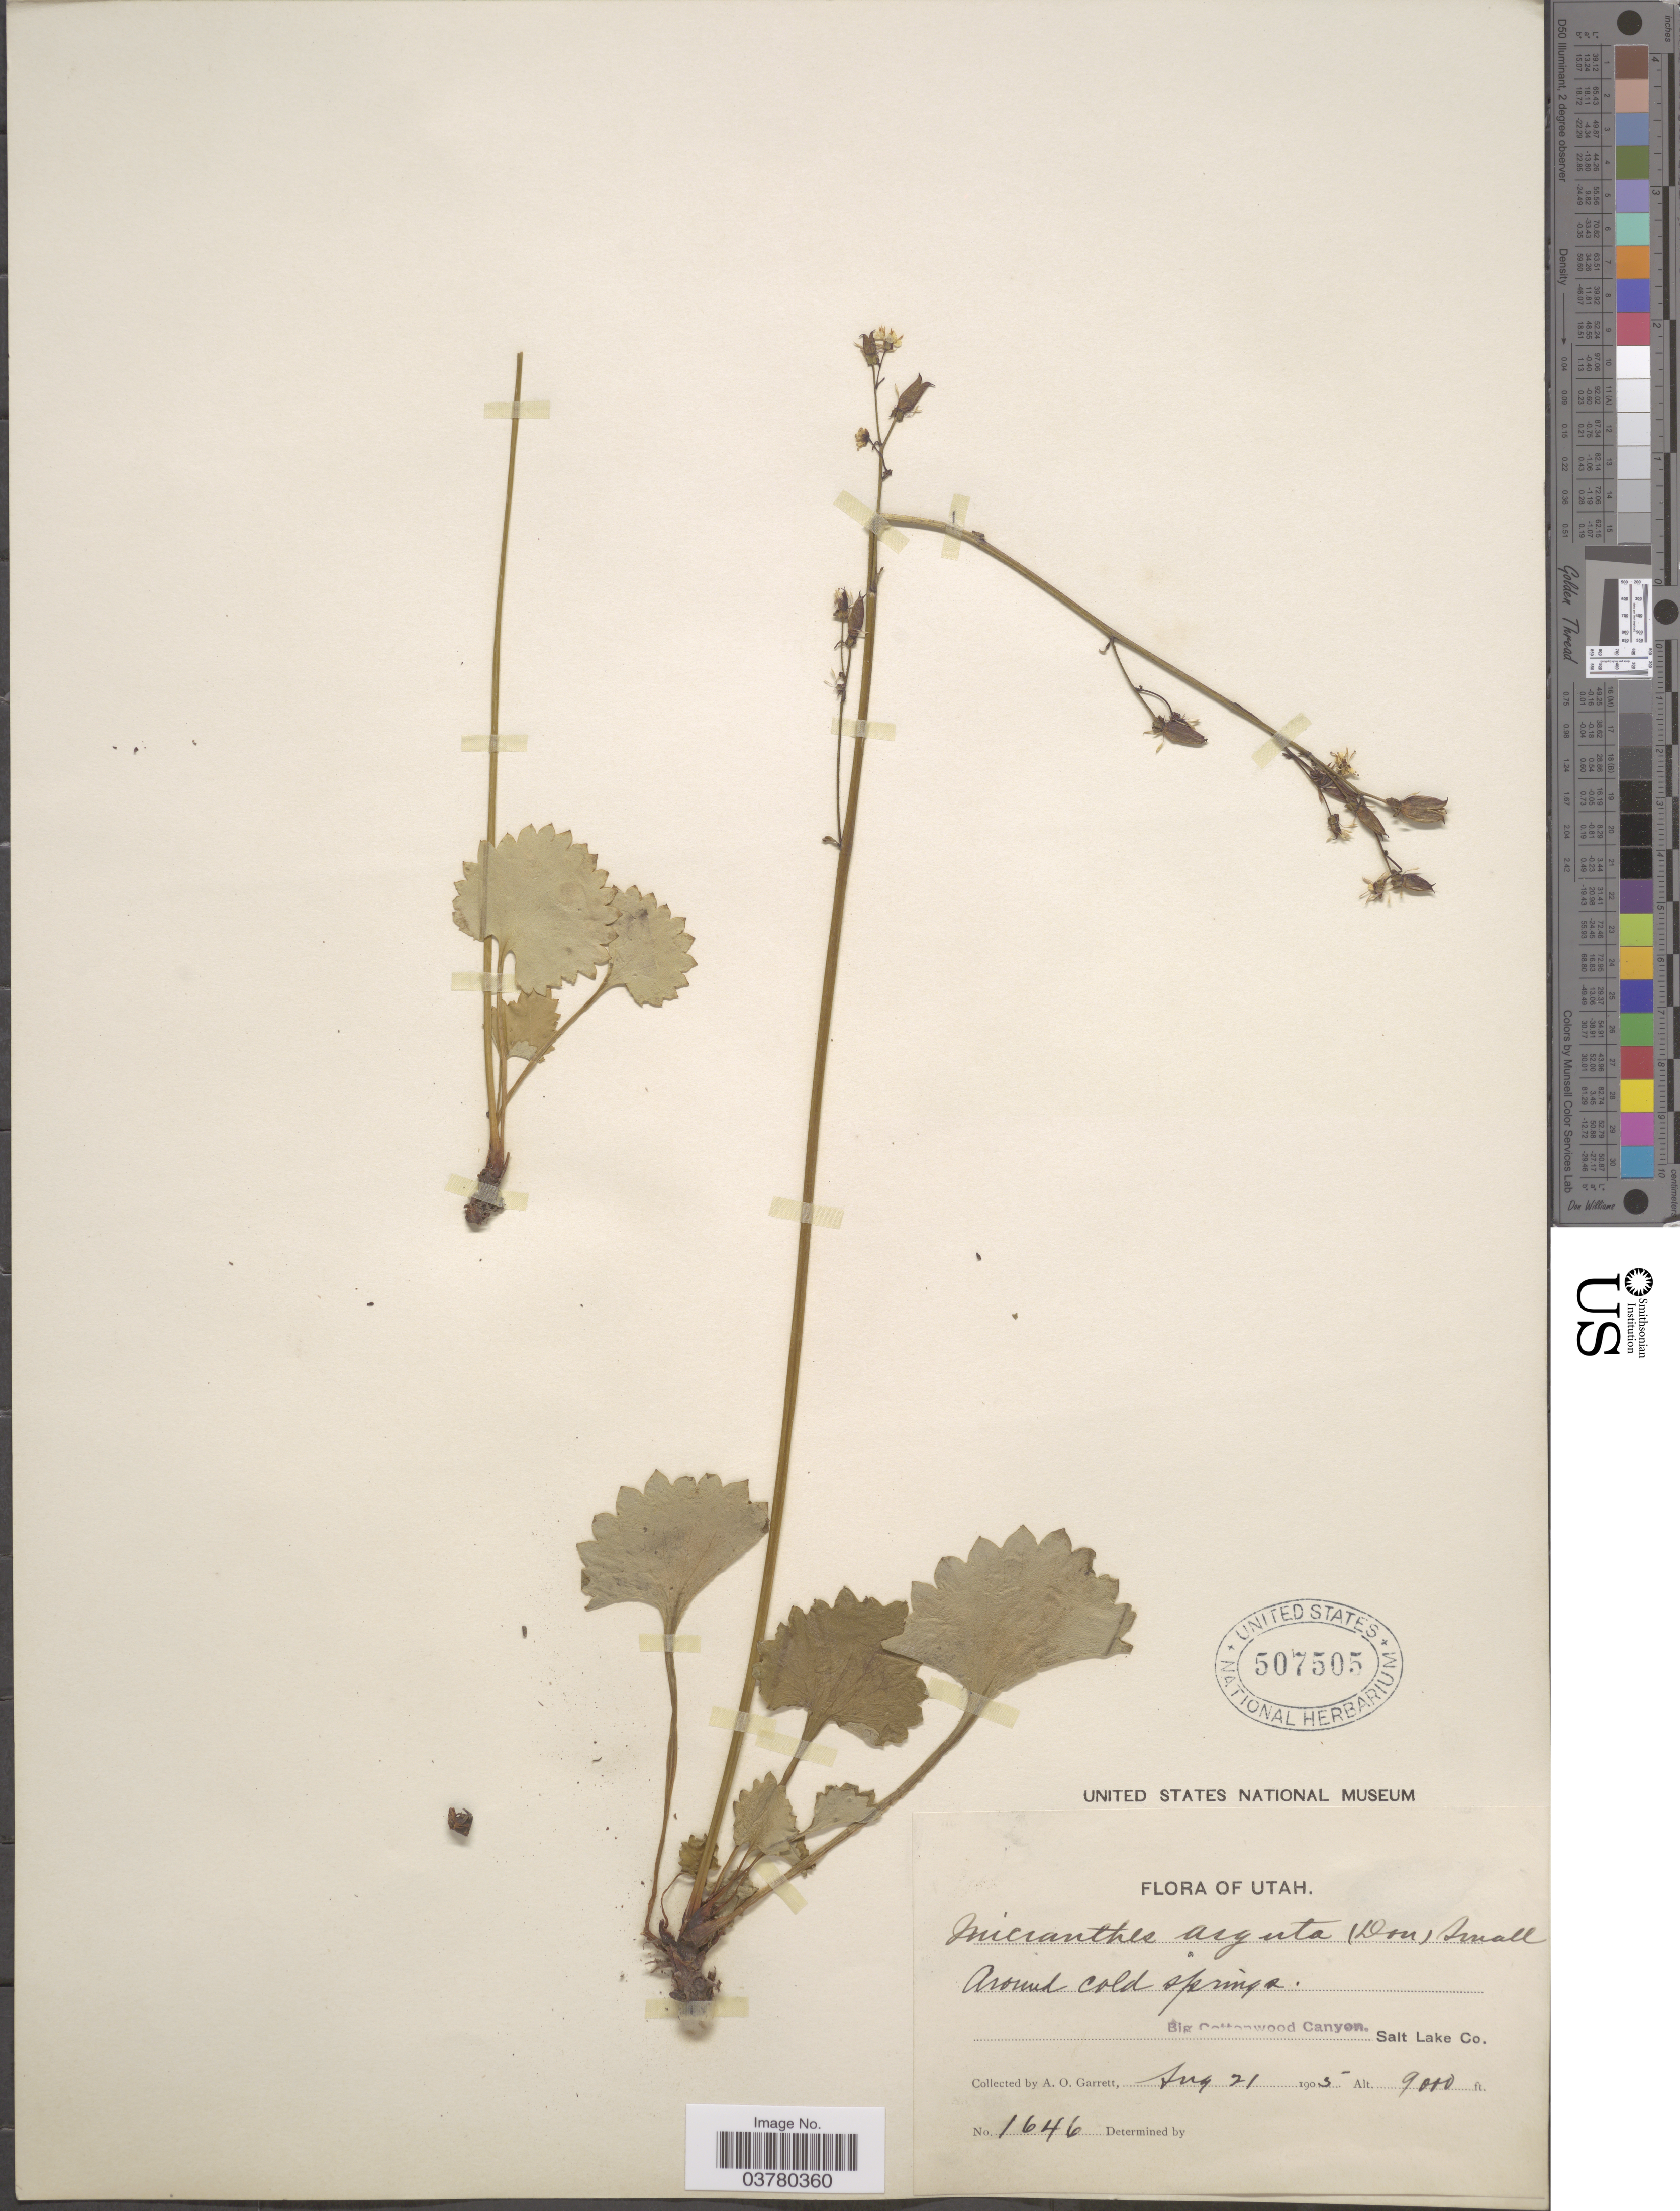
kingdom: Plantae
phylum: Tracheophyta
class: Magnoliopsida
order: Saxifragales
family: Saxifragaceae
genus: Micranthes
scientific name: Micranthes odontoloma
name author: (Piper) A. Heller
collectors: A. O. Garrett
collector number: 1646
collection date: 1905-08-21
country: United States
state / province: Utah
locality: Around cold springs. Big Cottonwood Canyon. Salt Lake Co.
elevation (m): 2743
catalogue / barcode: US 507505